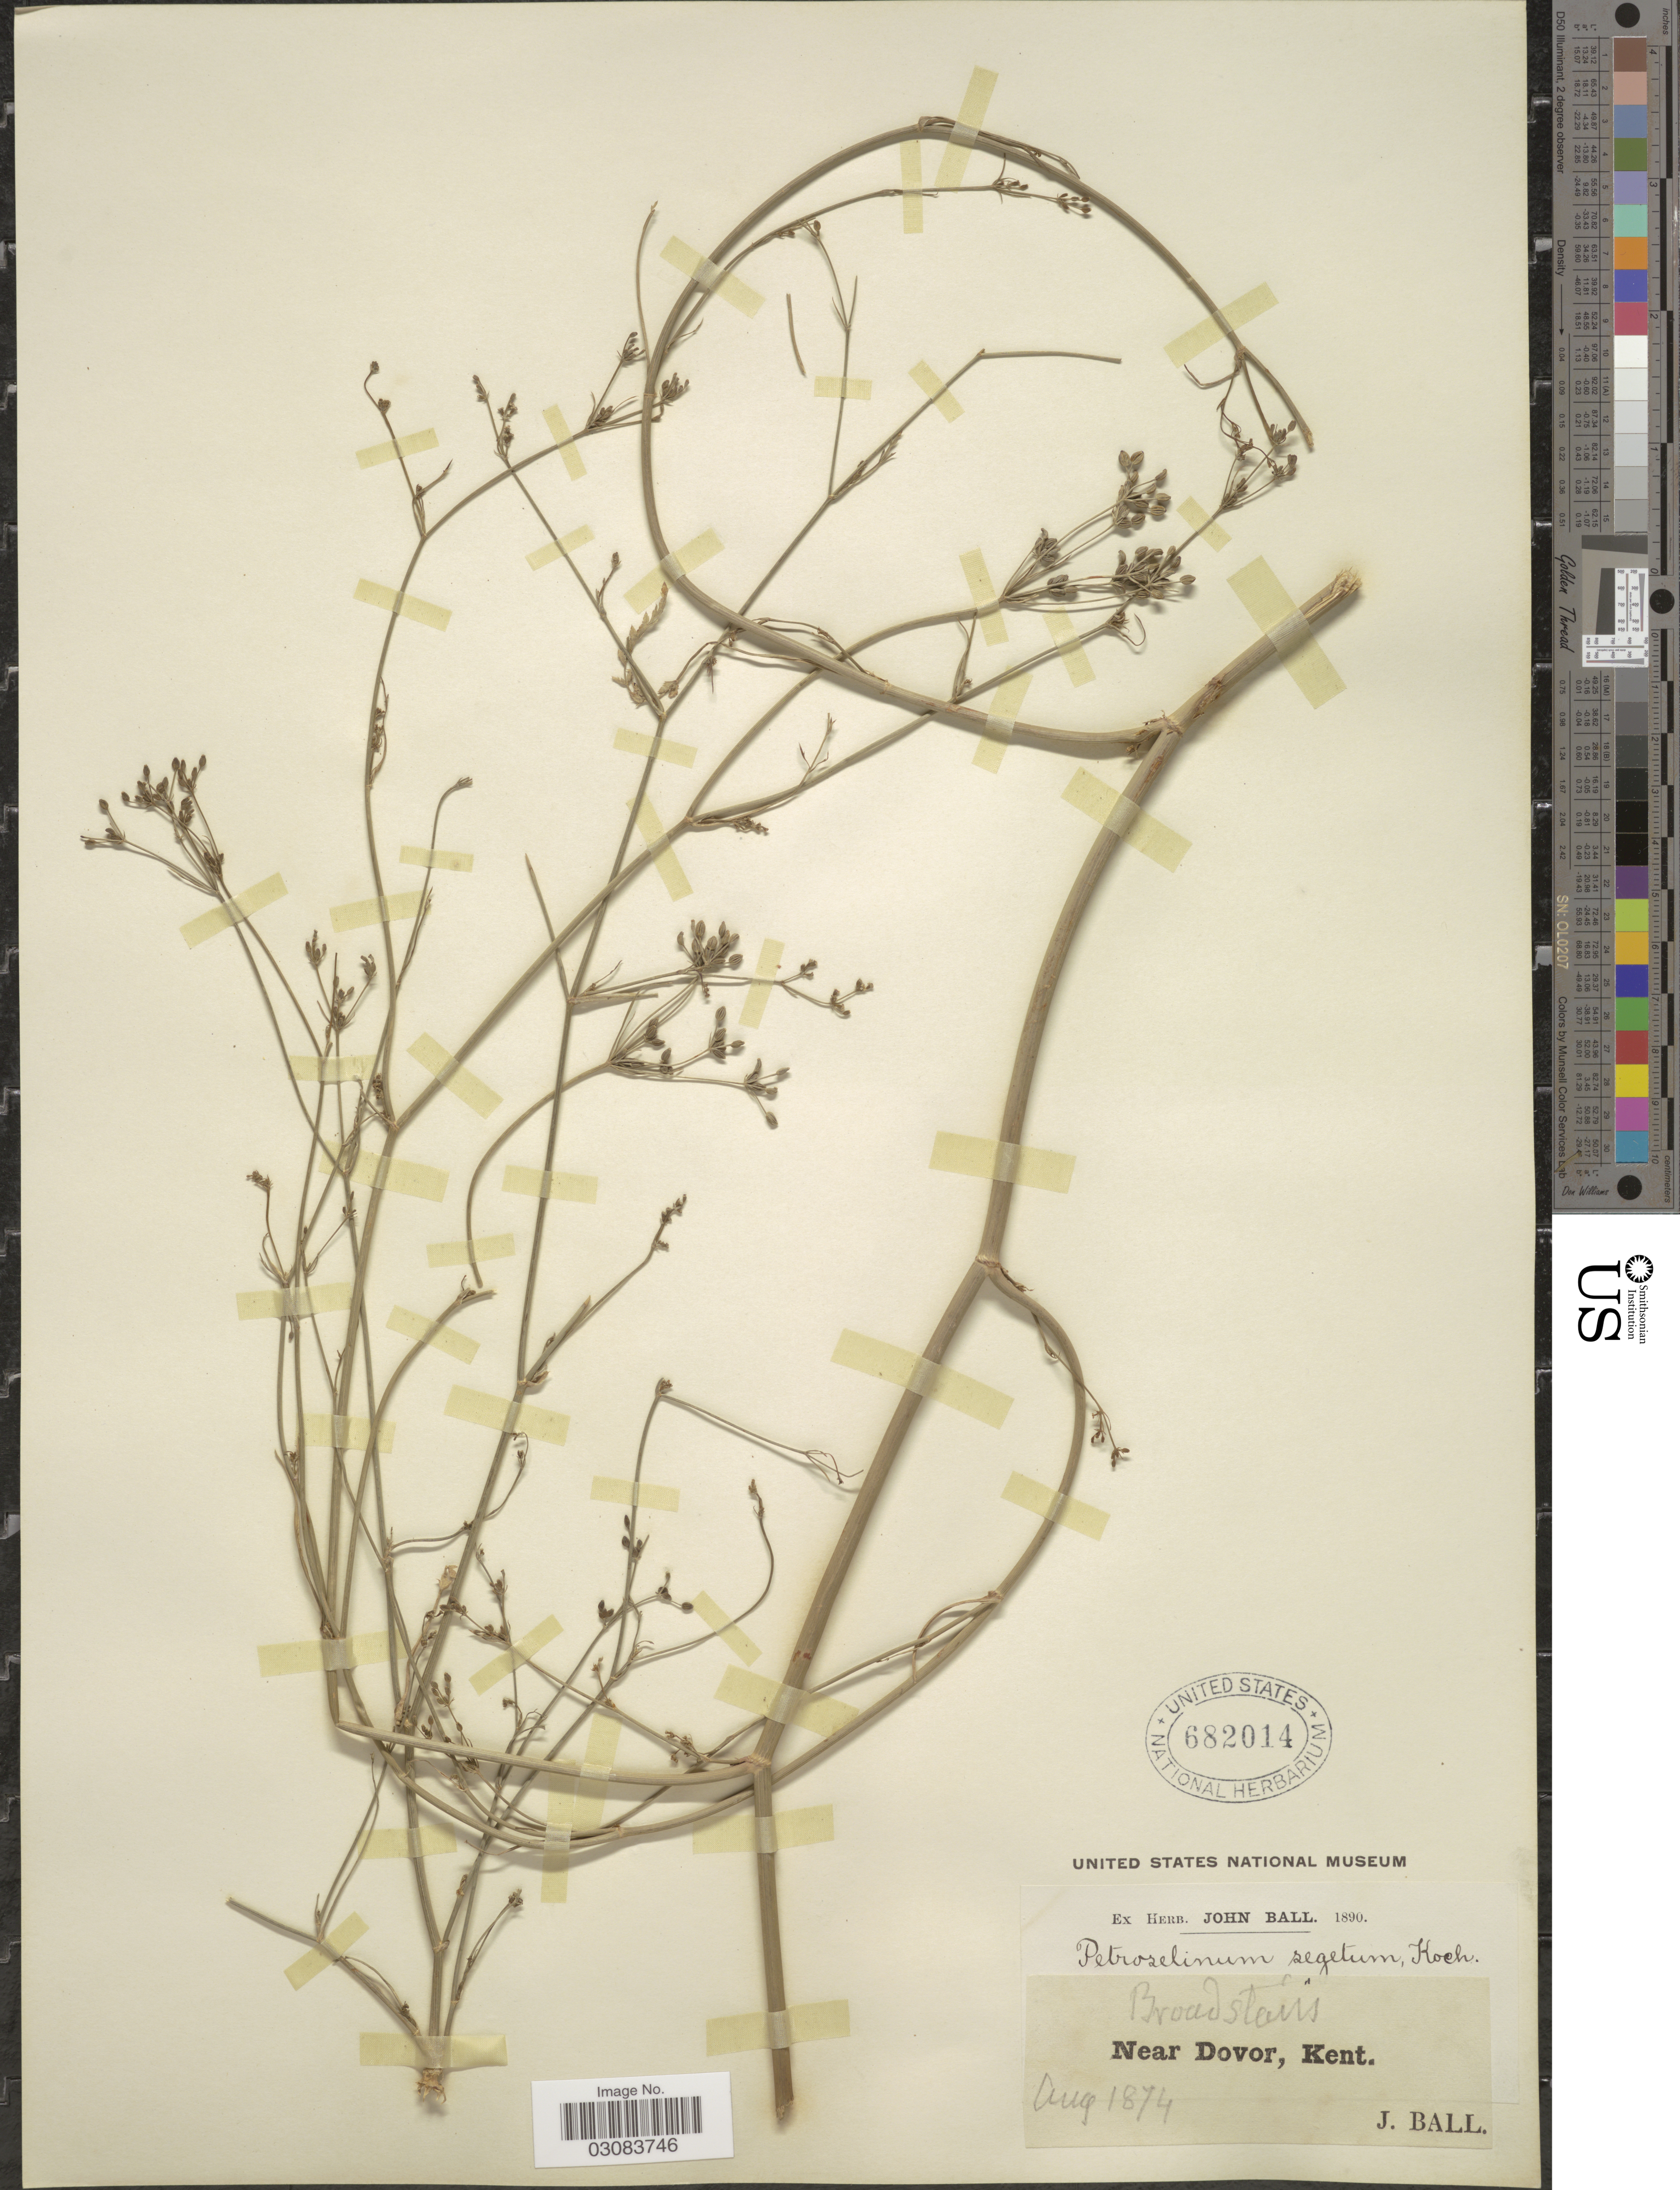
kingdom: Plantae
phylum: Tracheophyta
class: Magnoliopsida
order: Apiales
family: Apiaceae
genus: Petroselinum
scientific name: Petroselinum segetum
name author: (L.) W.D.J. Koch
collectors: J. Ball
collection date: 1874-08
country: United States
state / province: Kentucky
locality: Near Dovor.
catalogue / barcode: US 682014